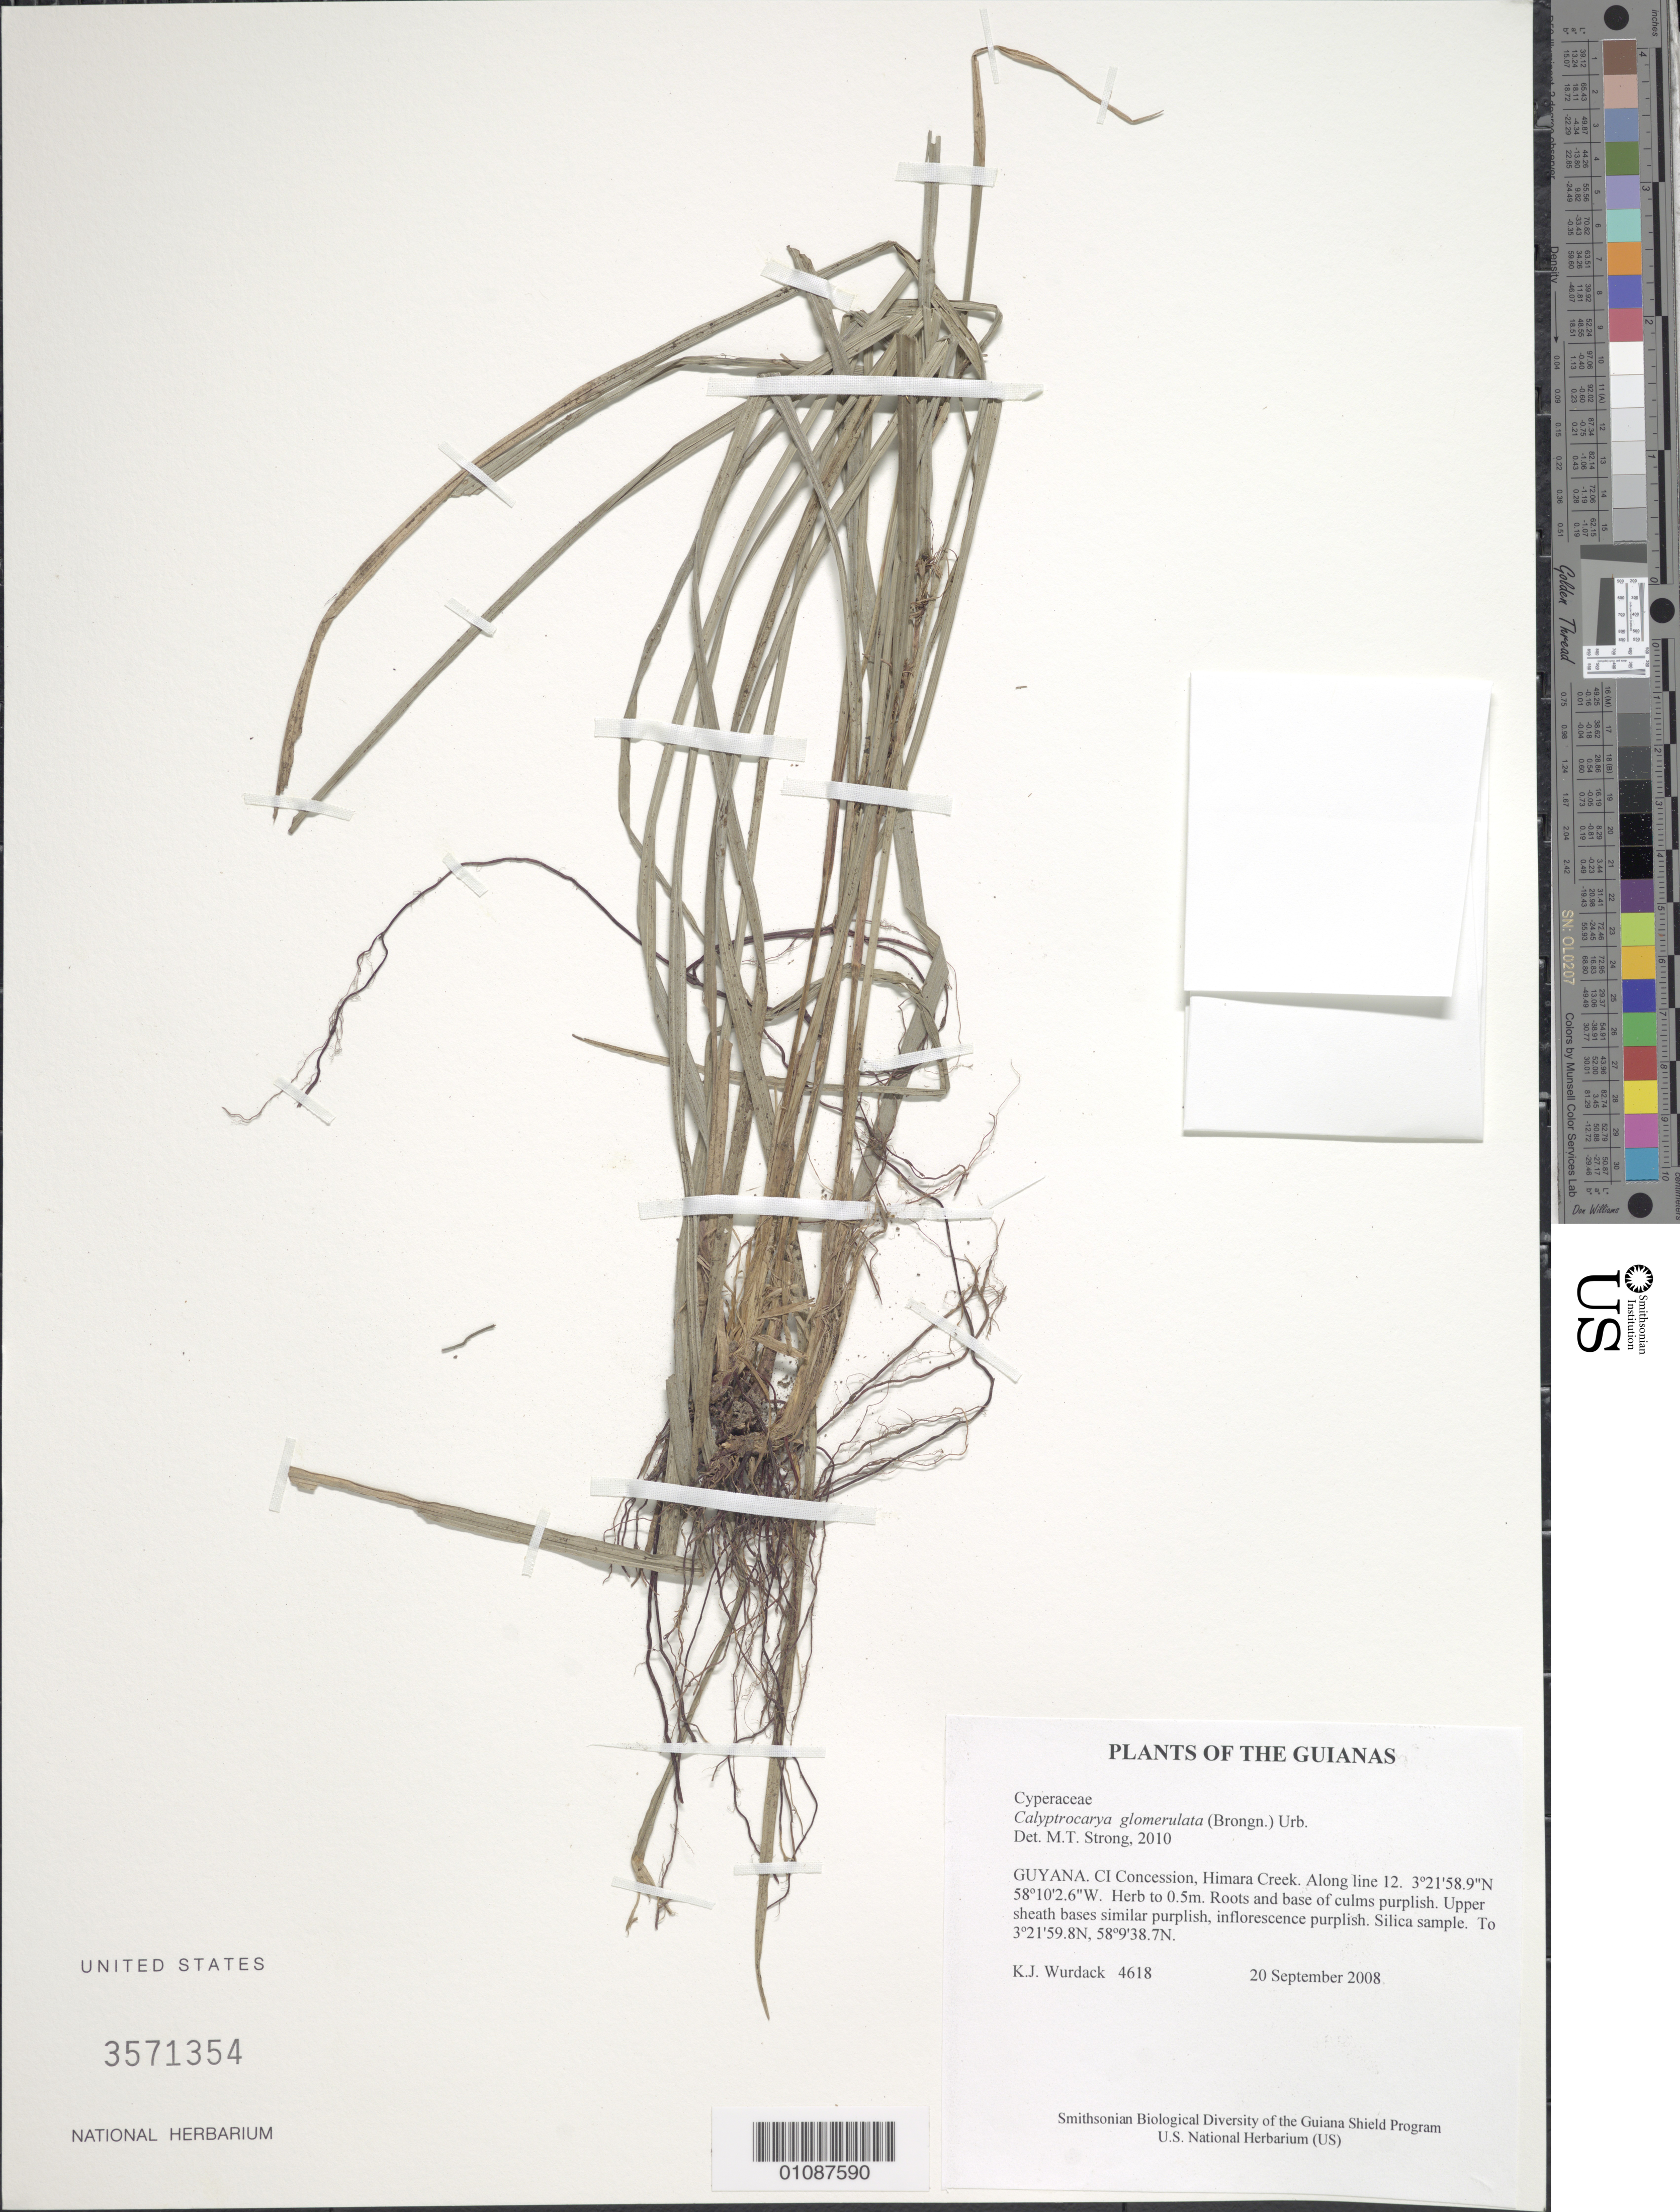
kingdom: Plantae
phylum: Tracheophyta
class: Liliopsida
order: Poales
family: Cyperaceae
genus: Calyptrocarya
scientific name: Calyptrocarya glomerulata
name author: (Brongn.) Urb.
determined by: Strong, M. T., (US), Smithsonian Institution - National Museum of Natural History (UNITED STATES)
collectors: K. Wurdack, K. M. Redden, A. Rodriguez, C. Perry, P. Ragnauth, H. James & H. Simon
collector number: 4618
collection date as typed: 20 September 2008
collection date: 2008-09-20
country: Guyana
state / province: U. Takutu-U. Essequibo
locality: CI Concession, Himara Creek. Along line 12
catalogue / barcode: US 3571354